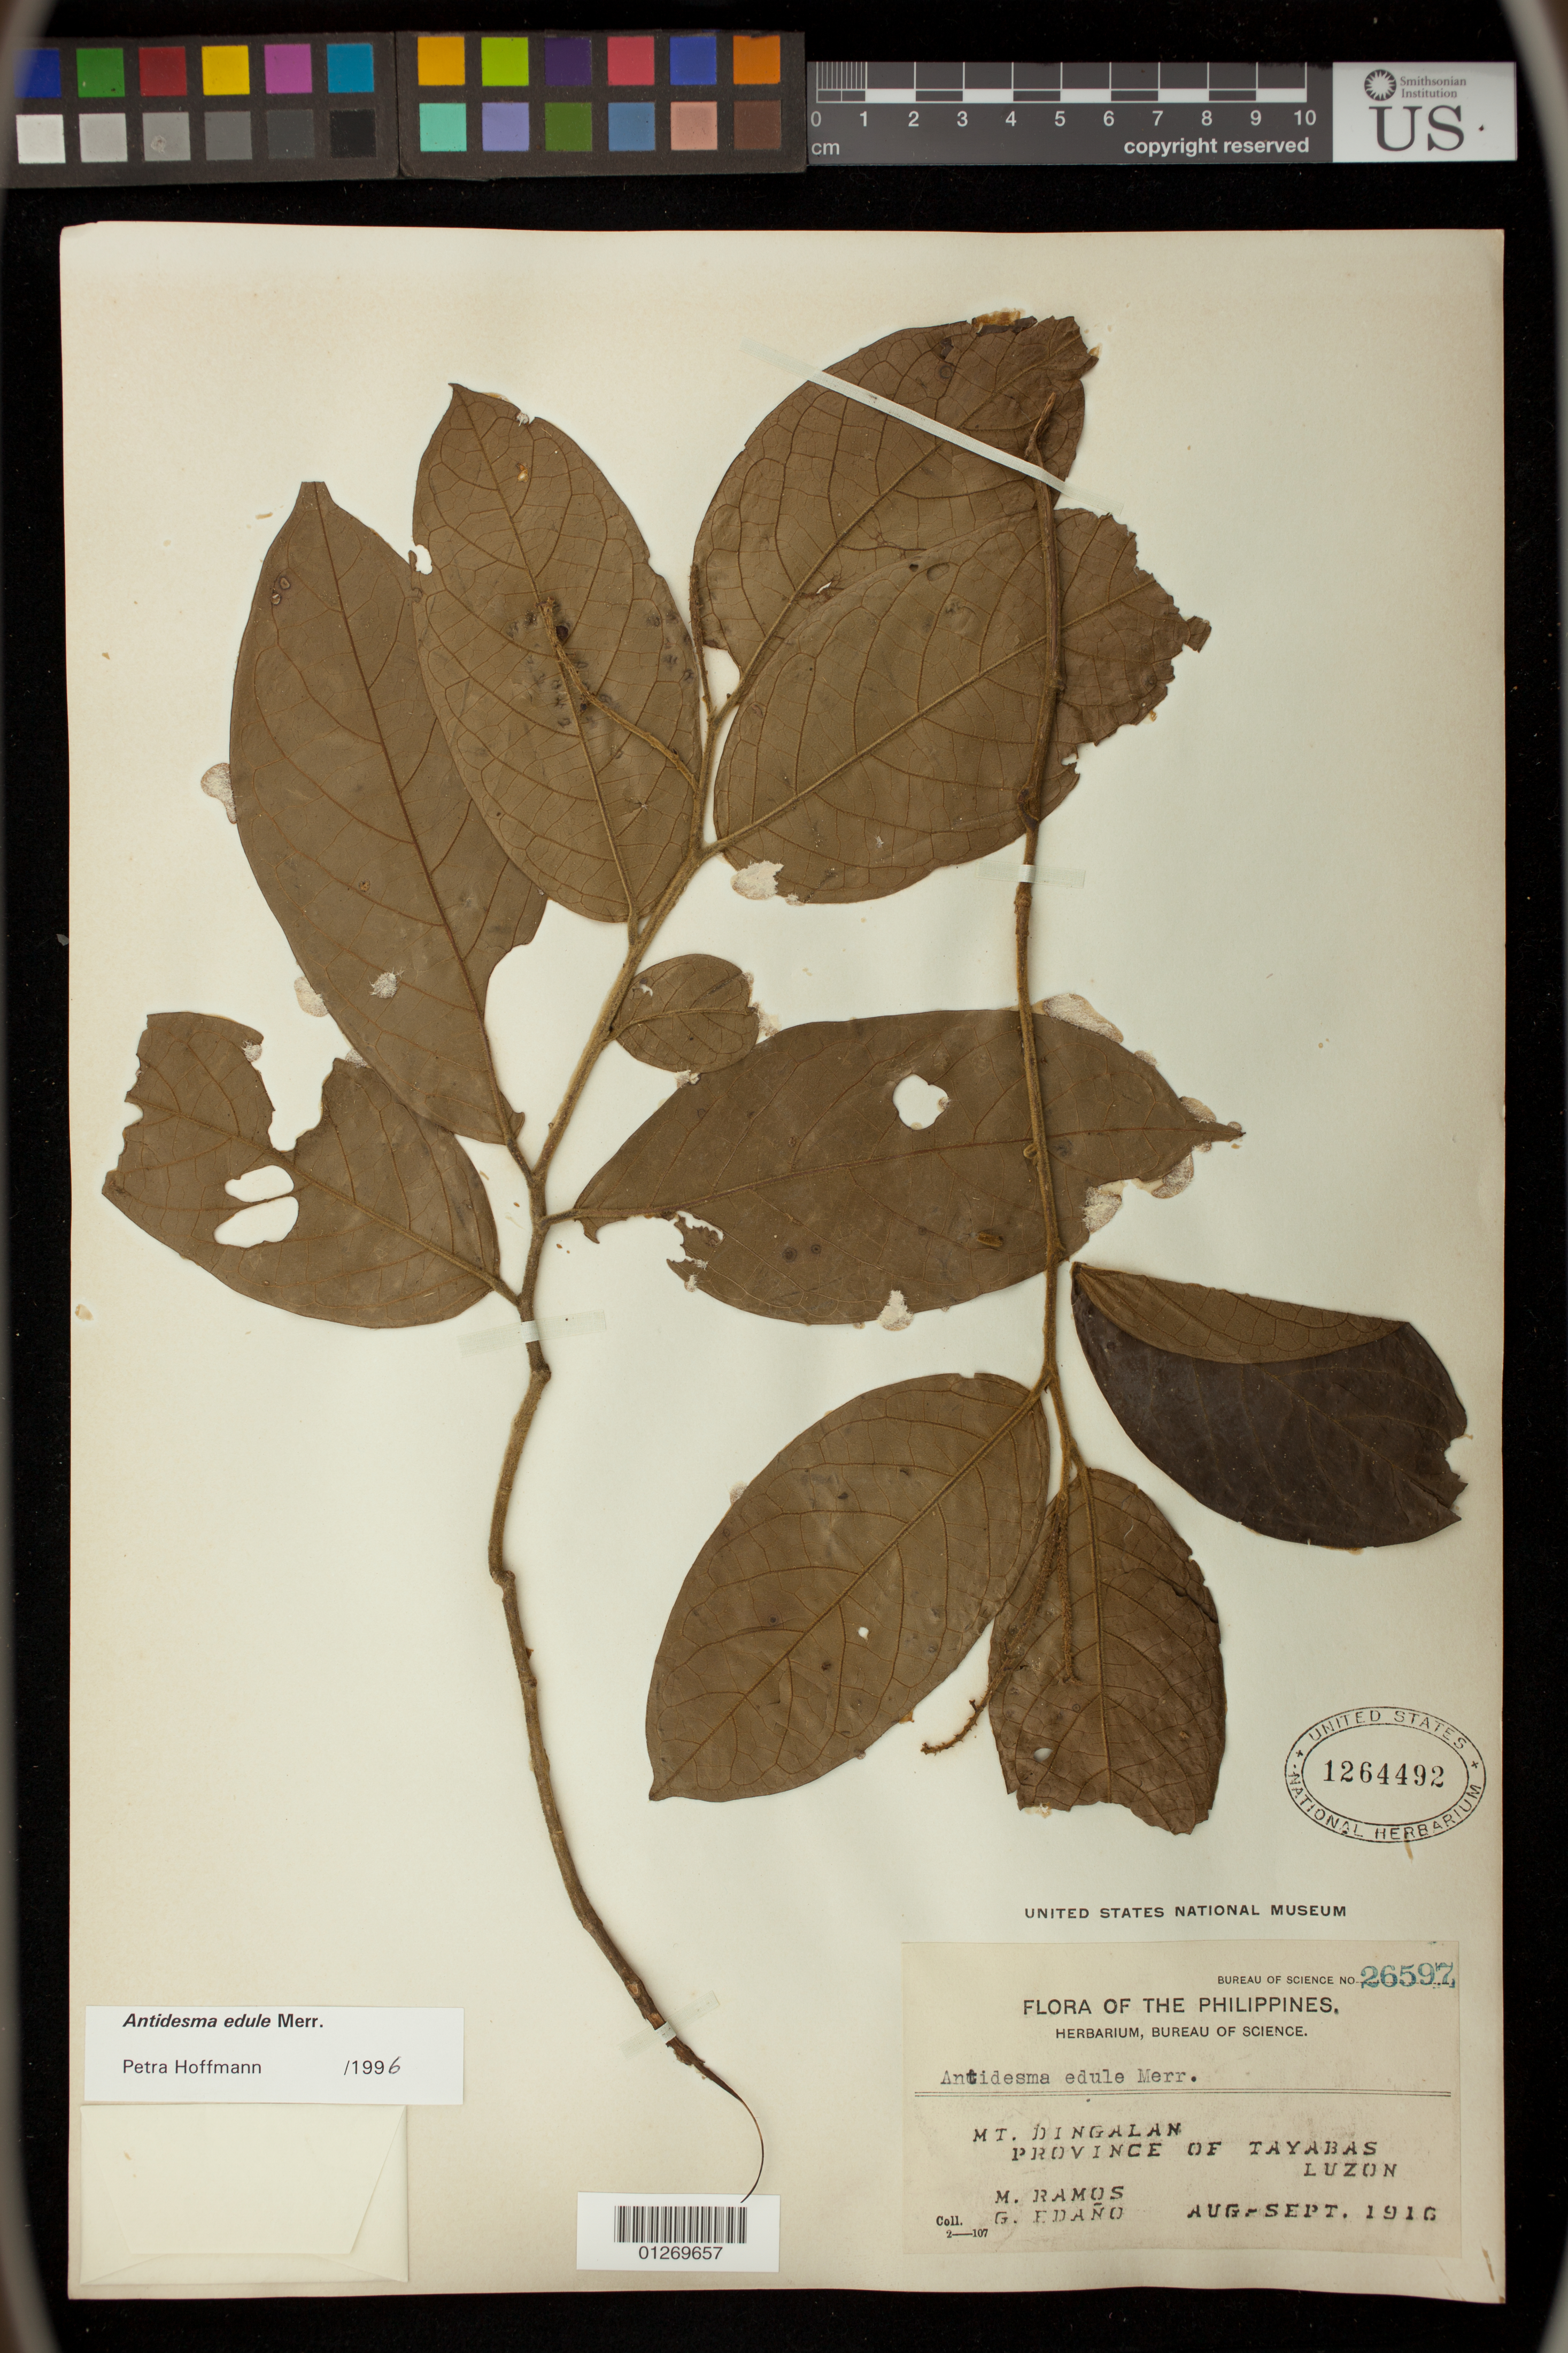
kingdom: Plantae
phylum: Tracheophyta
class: Magnoliopsida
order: Malpighiales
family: Phyllanthaceae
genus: Antidesma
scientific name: Antidesma edule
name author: Merr.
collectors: M. Ramos & G. Edaño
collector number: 26597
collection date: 1916-08/1916-09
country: Philippines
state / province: Calabarzon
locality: Mt. Dingalan.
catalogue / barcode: US 1264492